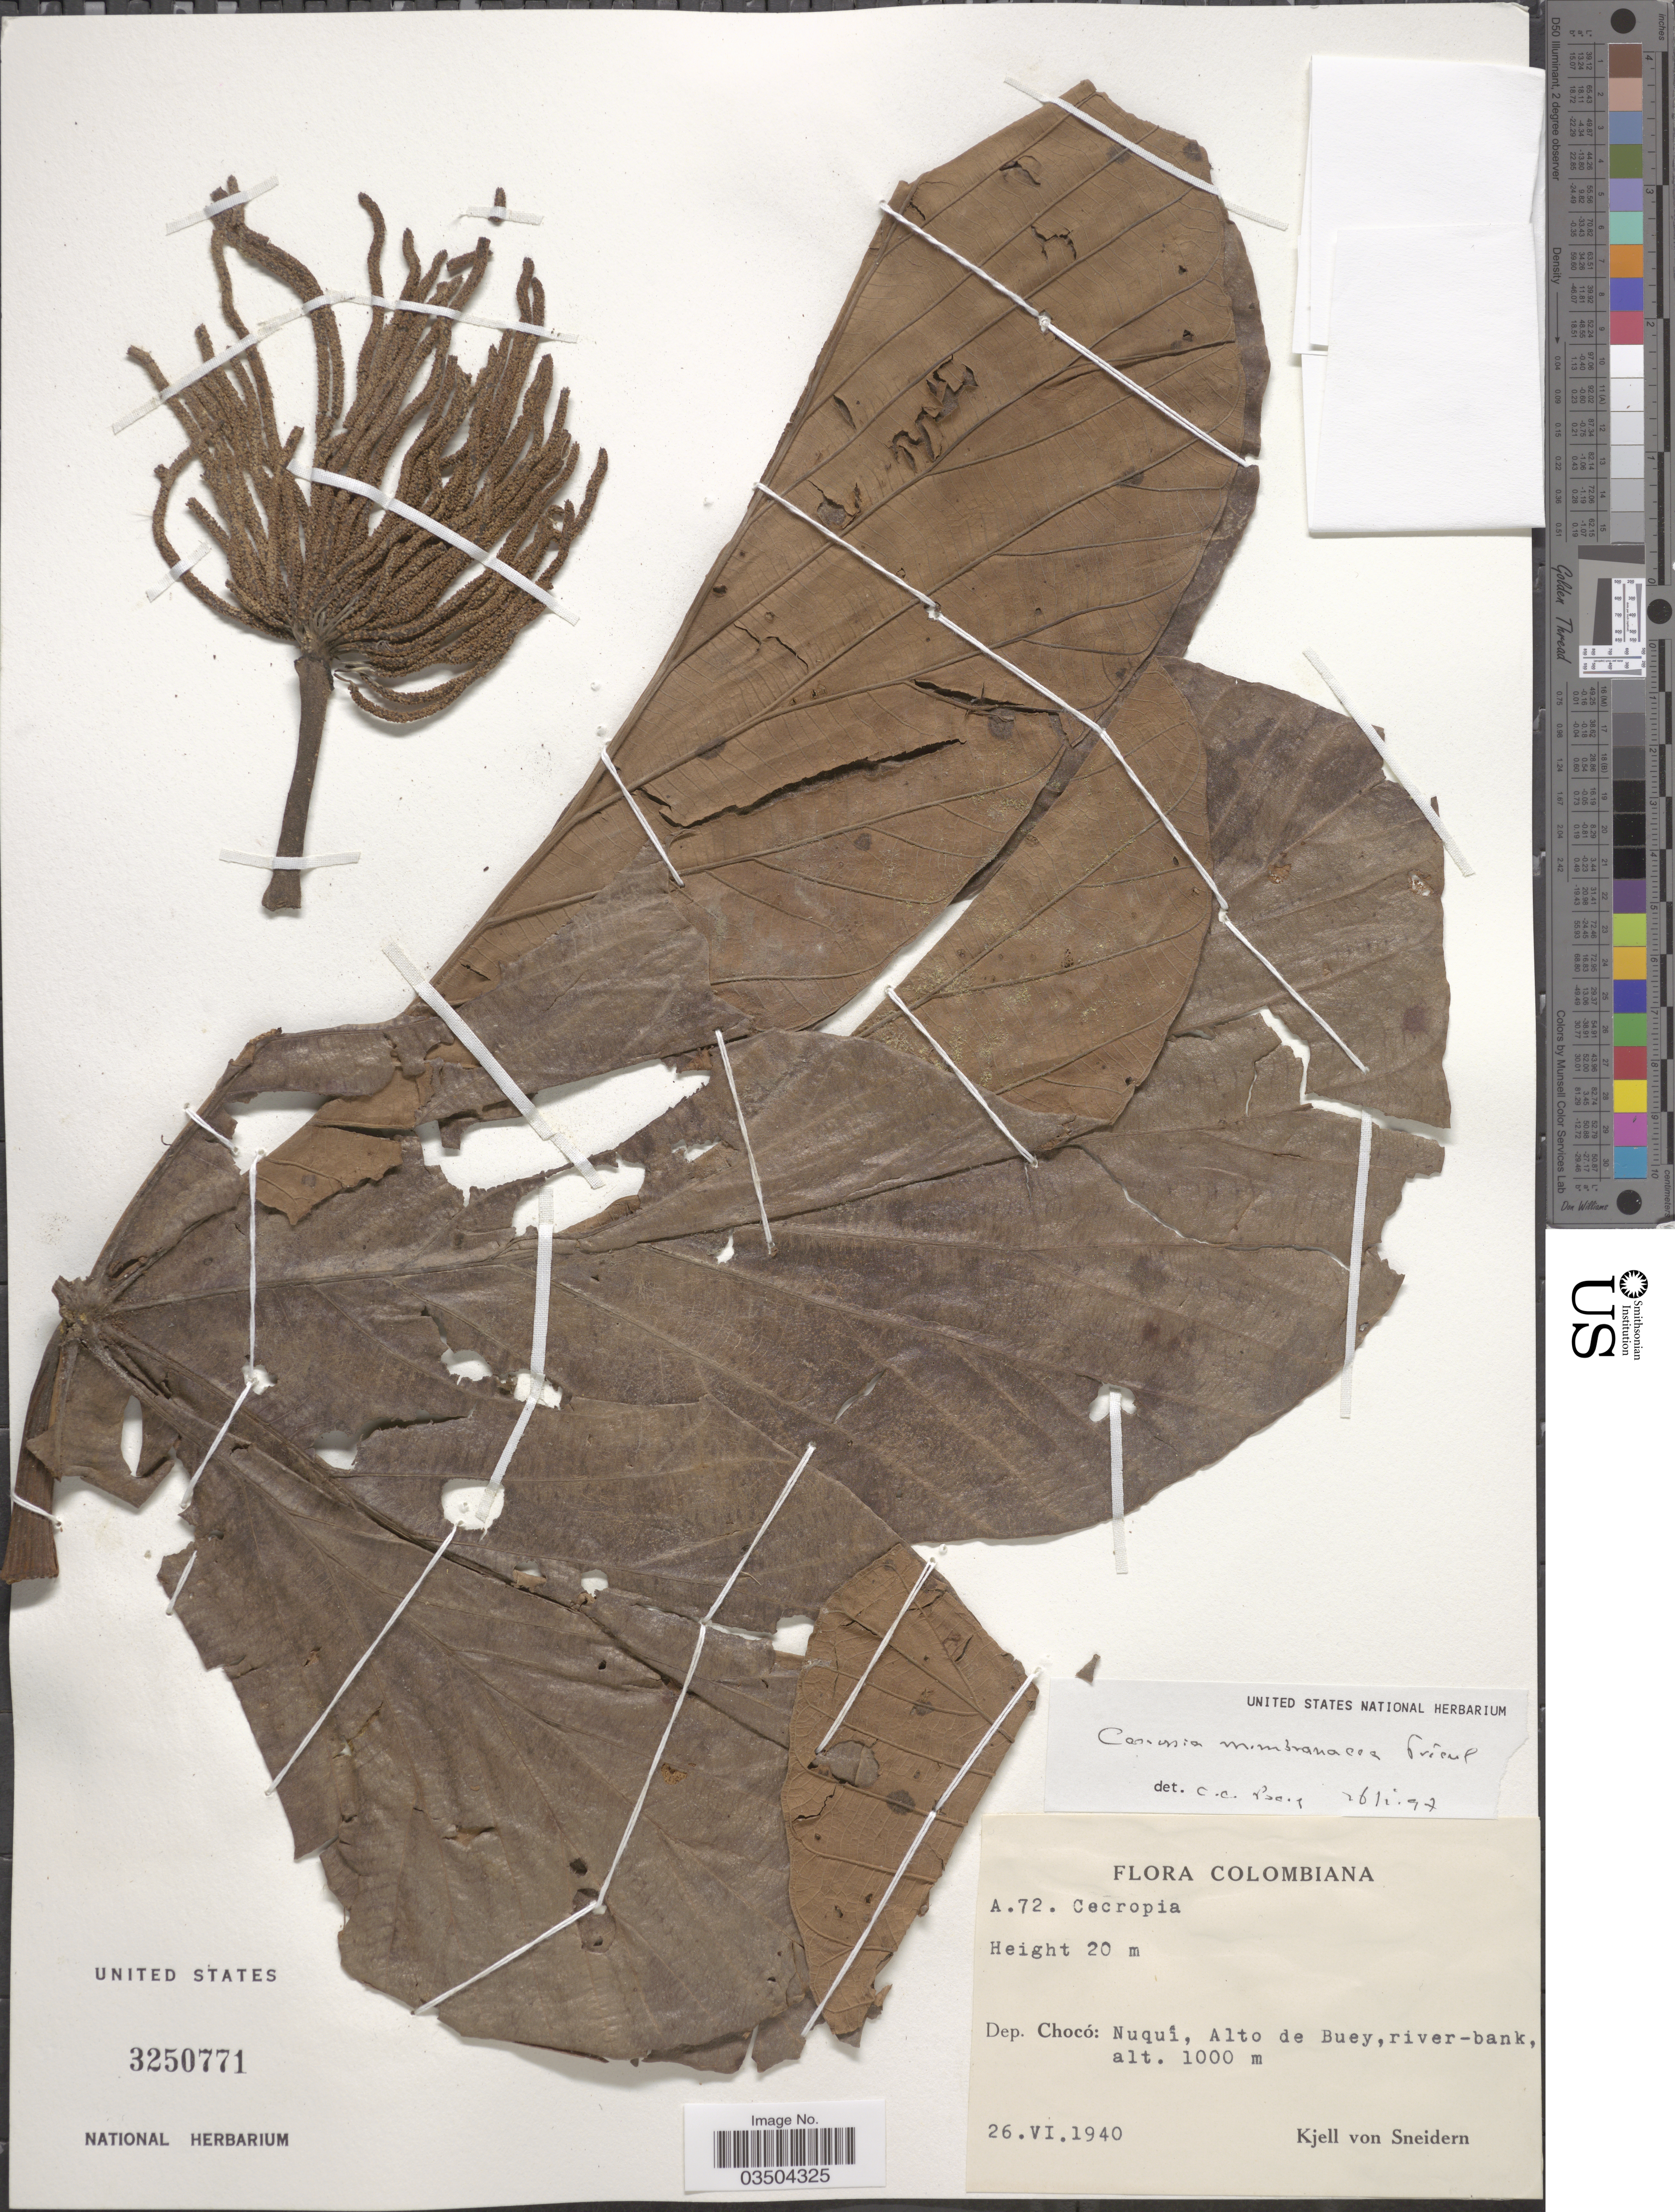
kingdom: Plantae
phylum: Tracheophyta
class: Magnoliopsida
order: Rosales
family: Urticaceae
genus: Cecropia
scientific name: Cecropia membranacea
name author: Trécul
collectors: K. von Sneidern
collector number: A72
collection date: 1940-06-26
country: Colombia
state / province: Chocó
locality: Dep. Chocó: Nuqui, Alto de Buey, river-bank.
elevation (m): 1000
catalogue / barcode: US 3250771